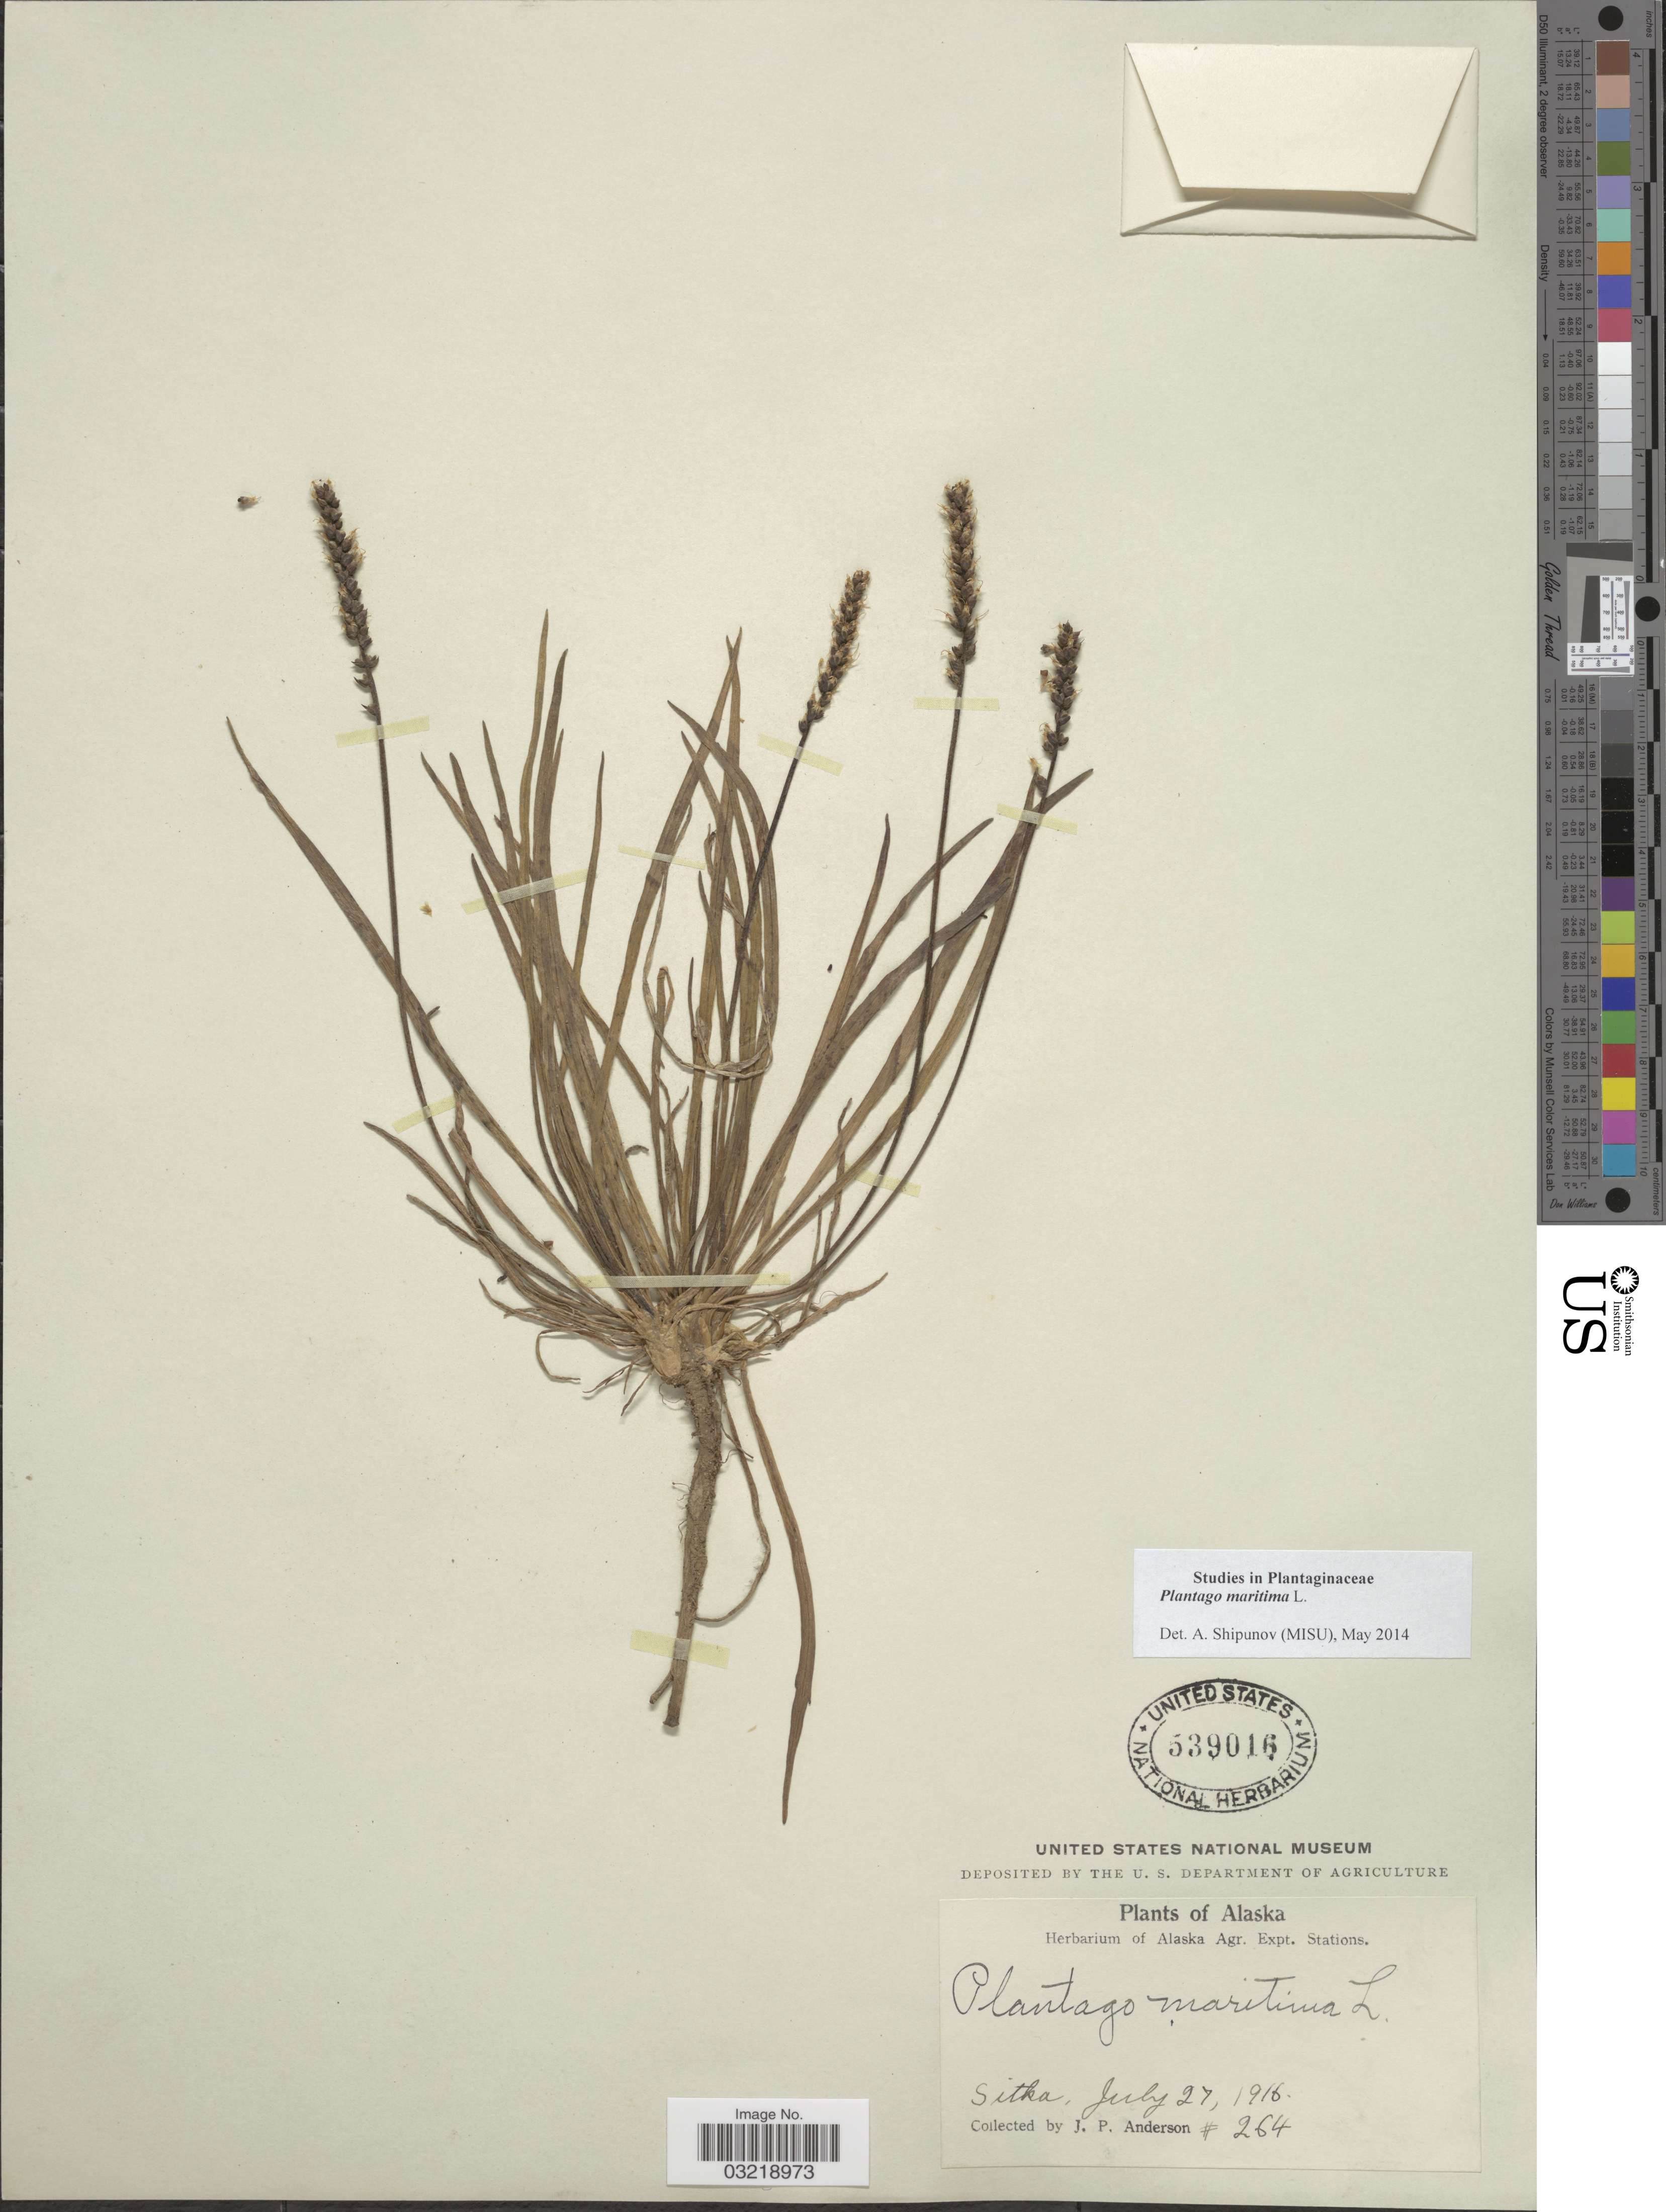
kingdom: Plantae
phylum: Tracheophyta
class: Magnoliopsida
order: Lamiales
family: Plantaginaceae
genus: Plantago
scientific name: Plantago maritima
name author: L.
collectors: J. P. Anderson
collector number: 264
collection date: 1916-07-27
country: United States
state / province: Alaska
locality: Sitka.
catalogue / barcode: US 539016